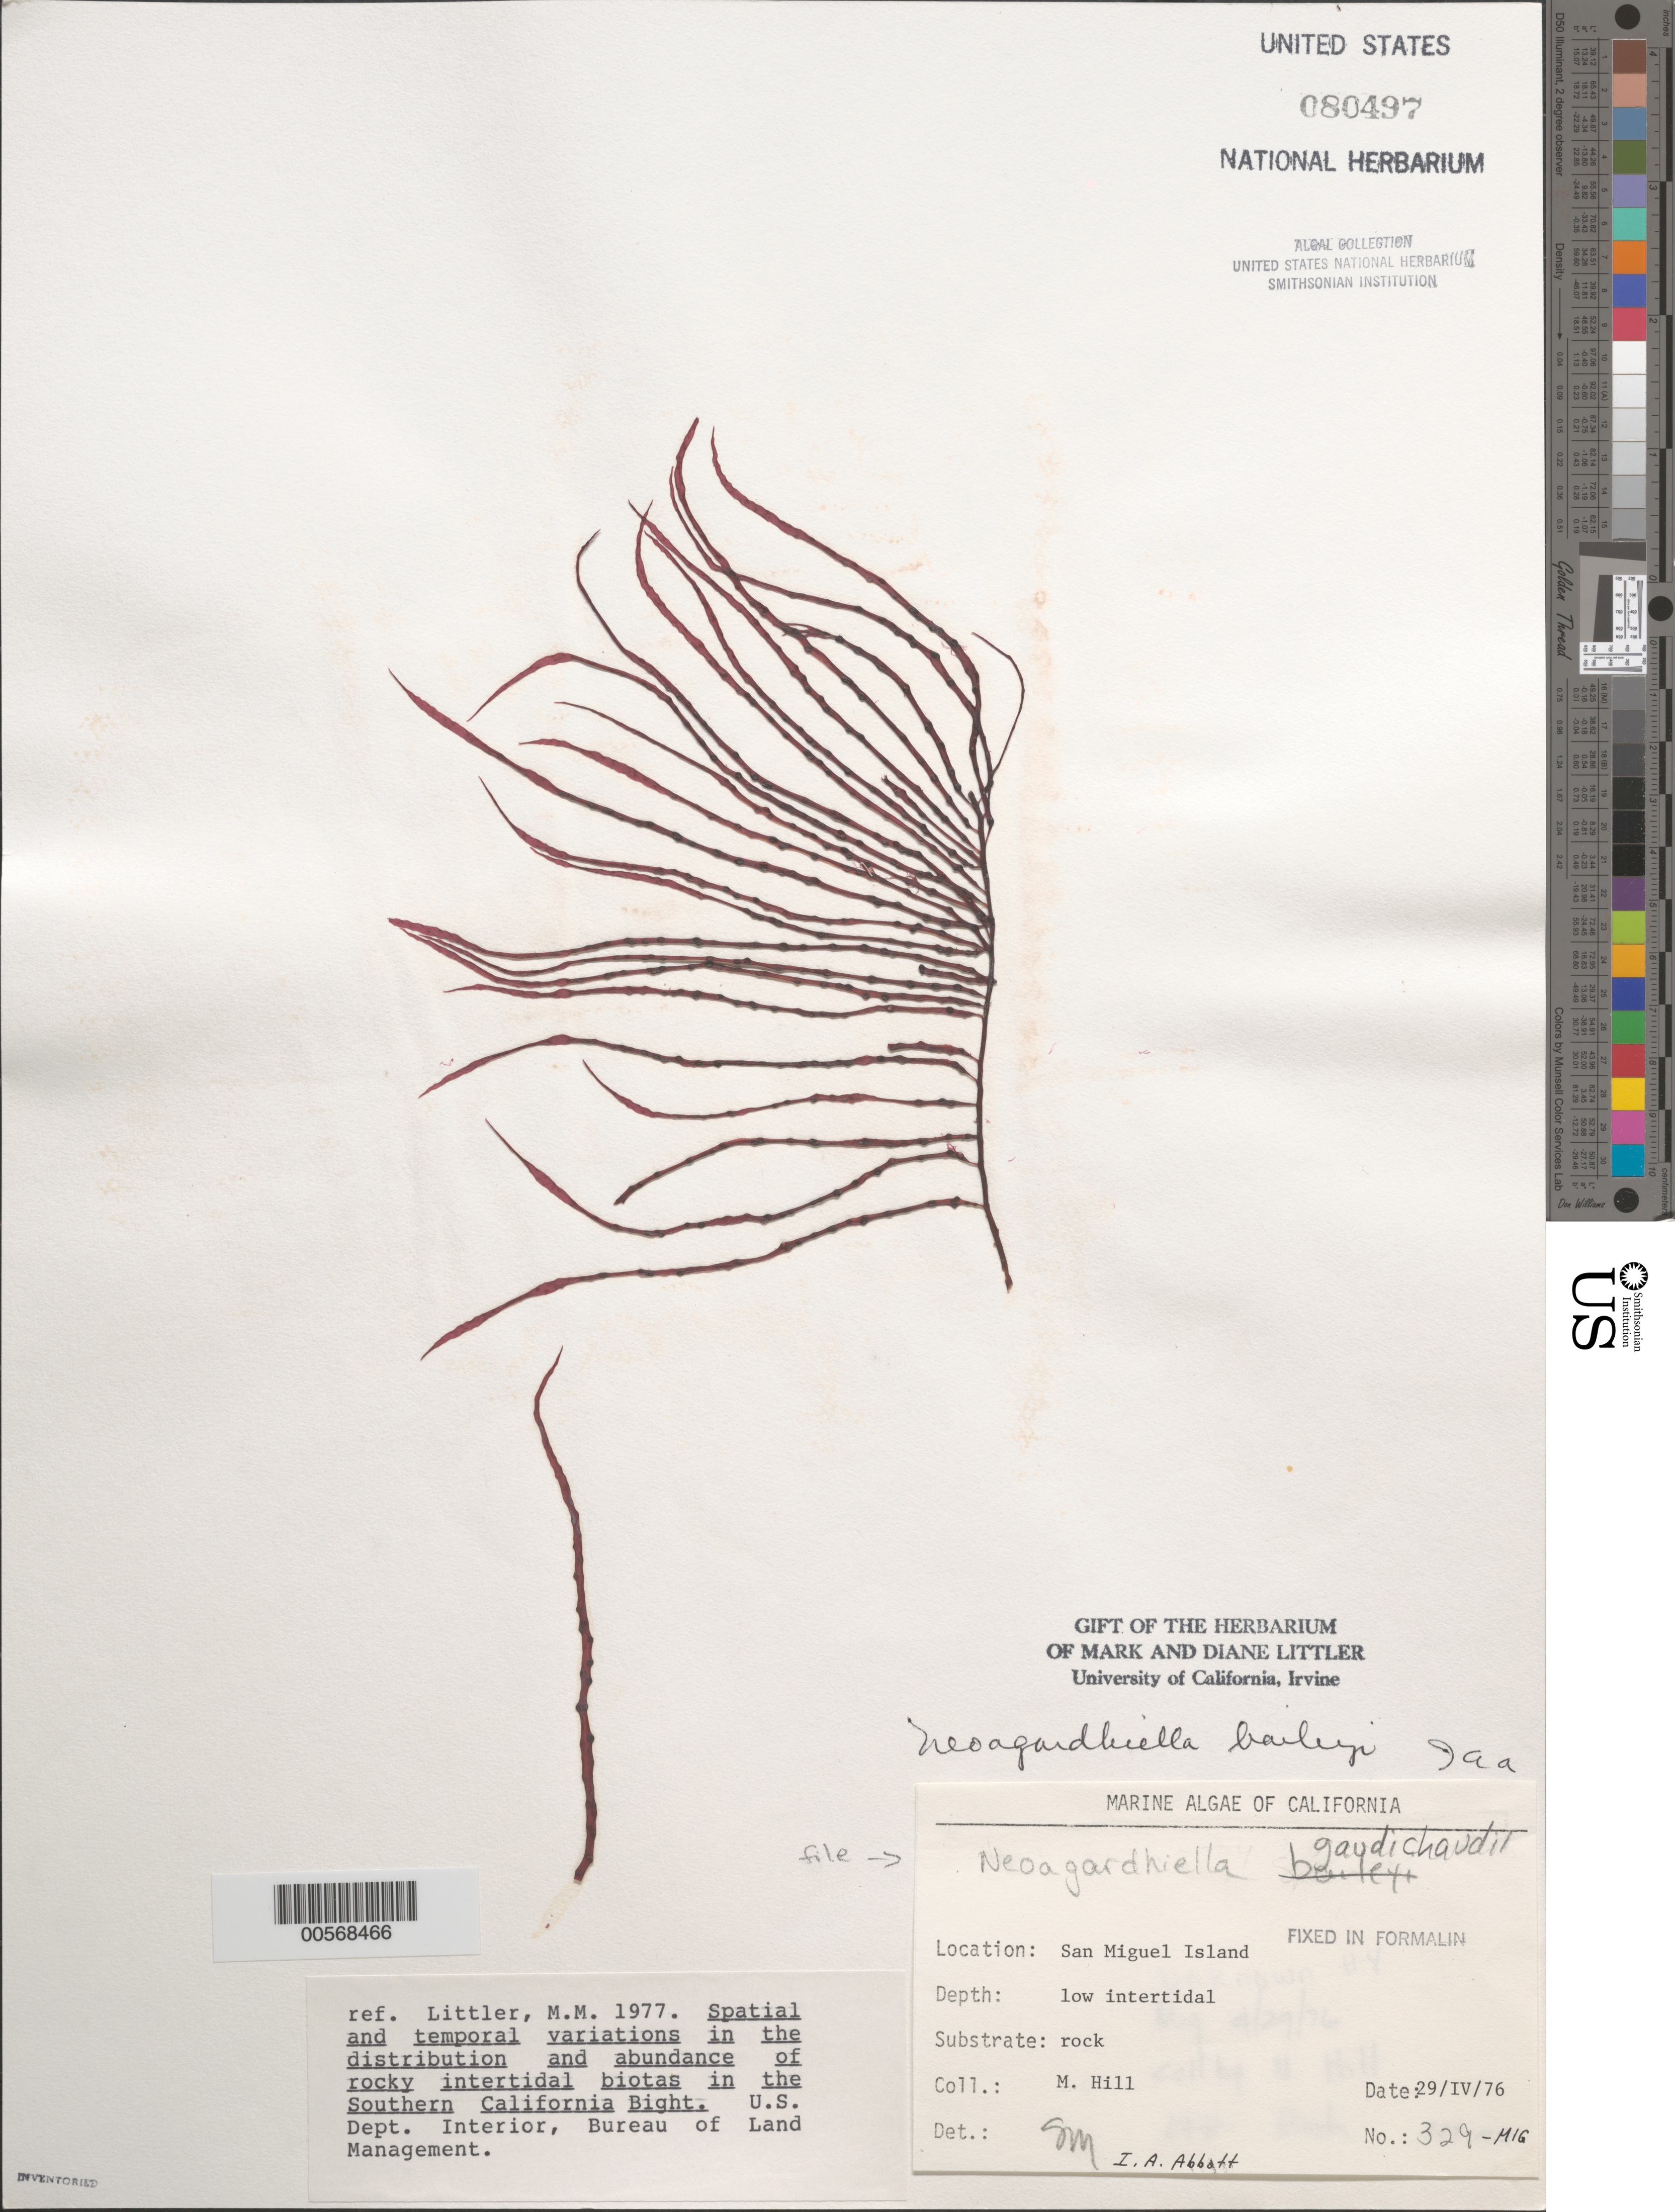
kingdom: Plantae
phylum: Rhodophyta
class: Florideophyceae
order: Gigartinales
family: Solieriaceae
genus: Sarcodiotheca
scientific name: Sarcodiotheca gaudichaudii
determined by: Algae name updating Project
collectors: M. Hill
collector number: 329-MIG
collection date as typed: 29 Apr 1976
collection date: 1976-04-29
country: United States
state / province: California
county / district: Santa Barbara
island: San Miguel Island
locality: Cuyler Harbor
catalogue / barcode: US 80497